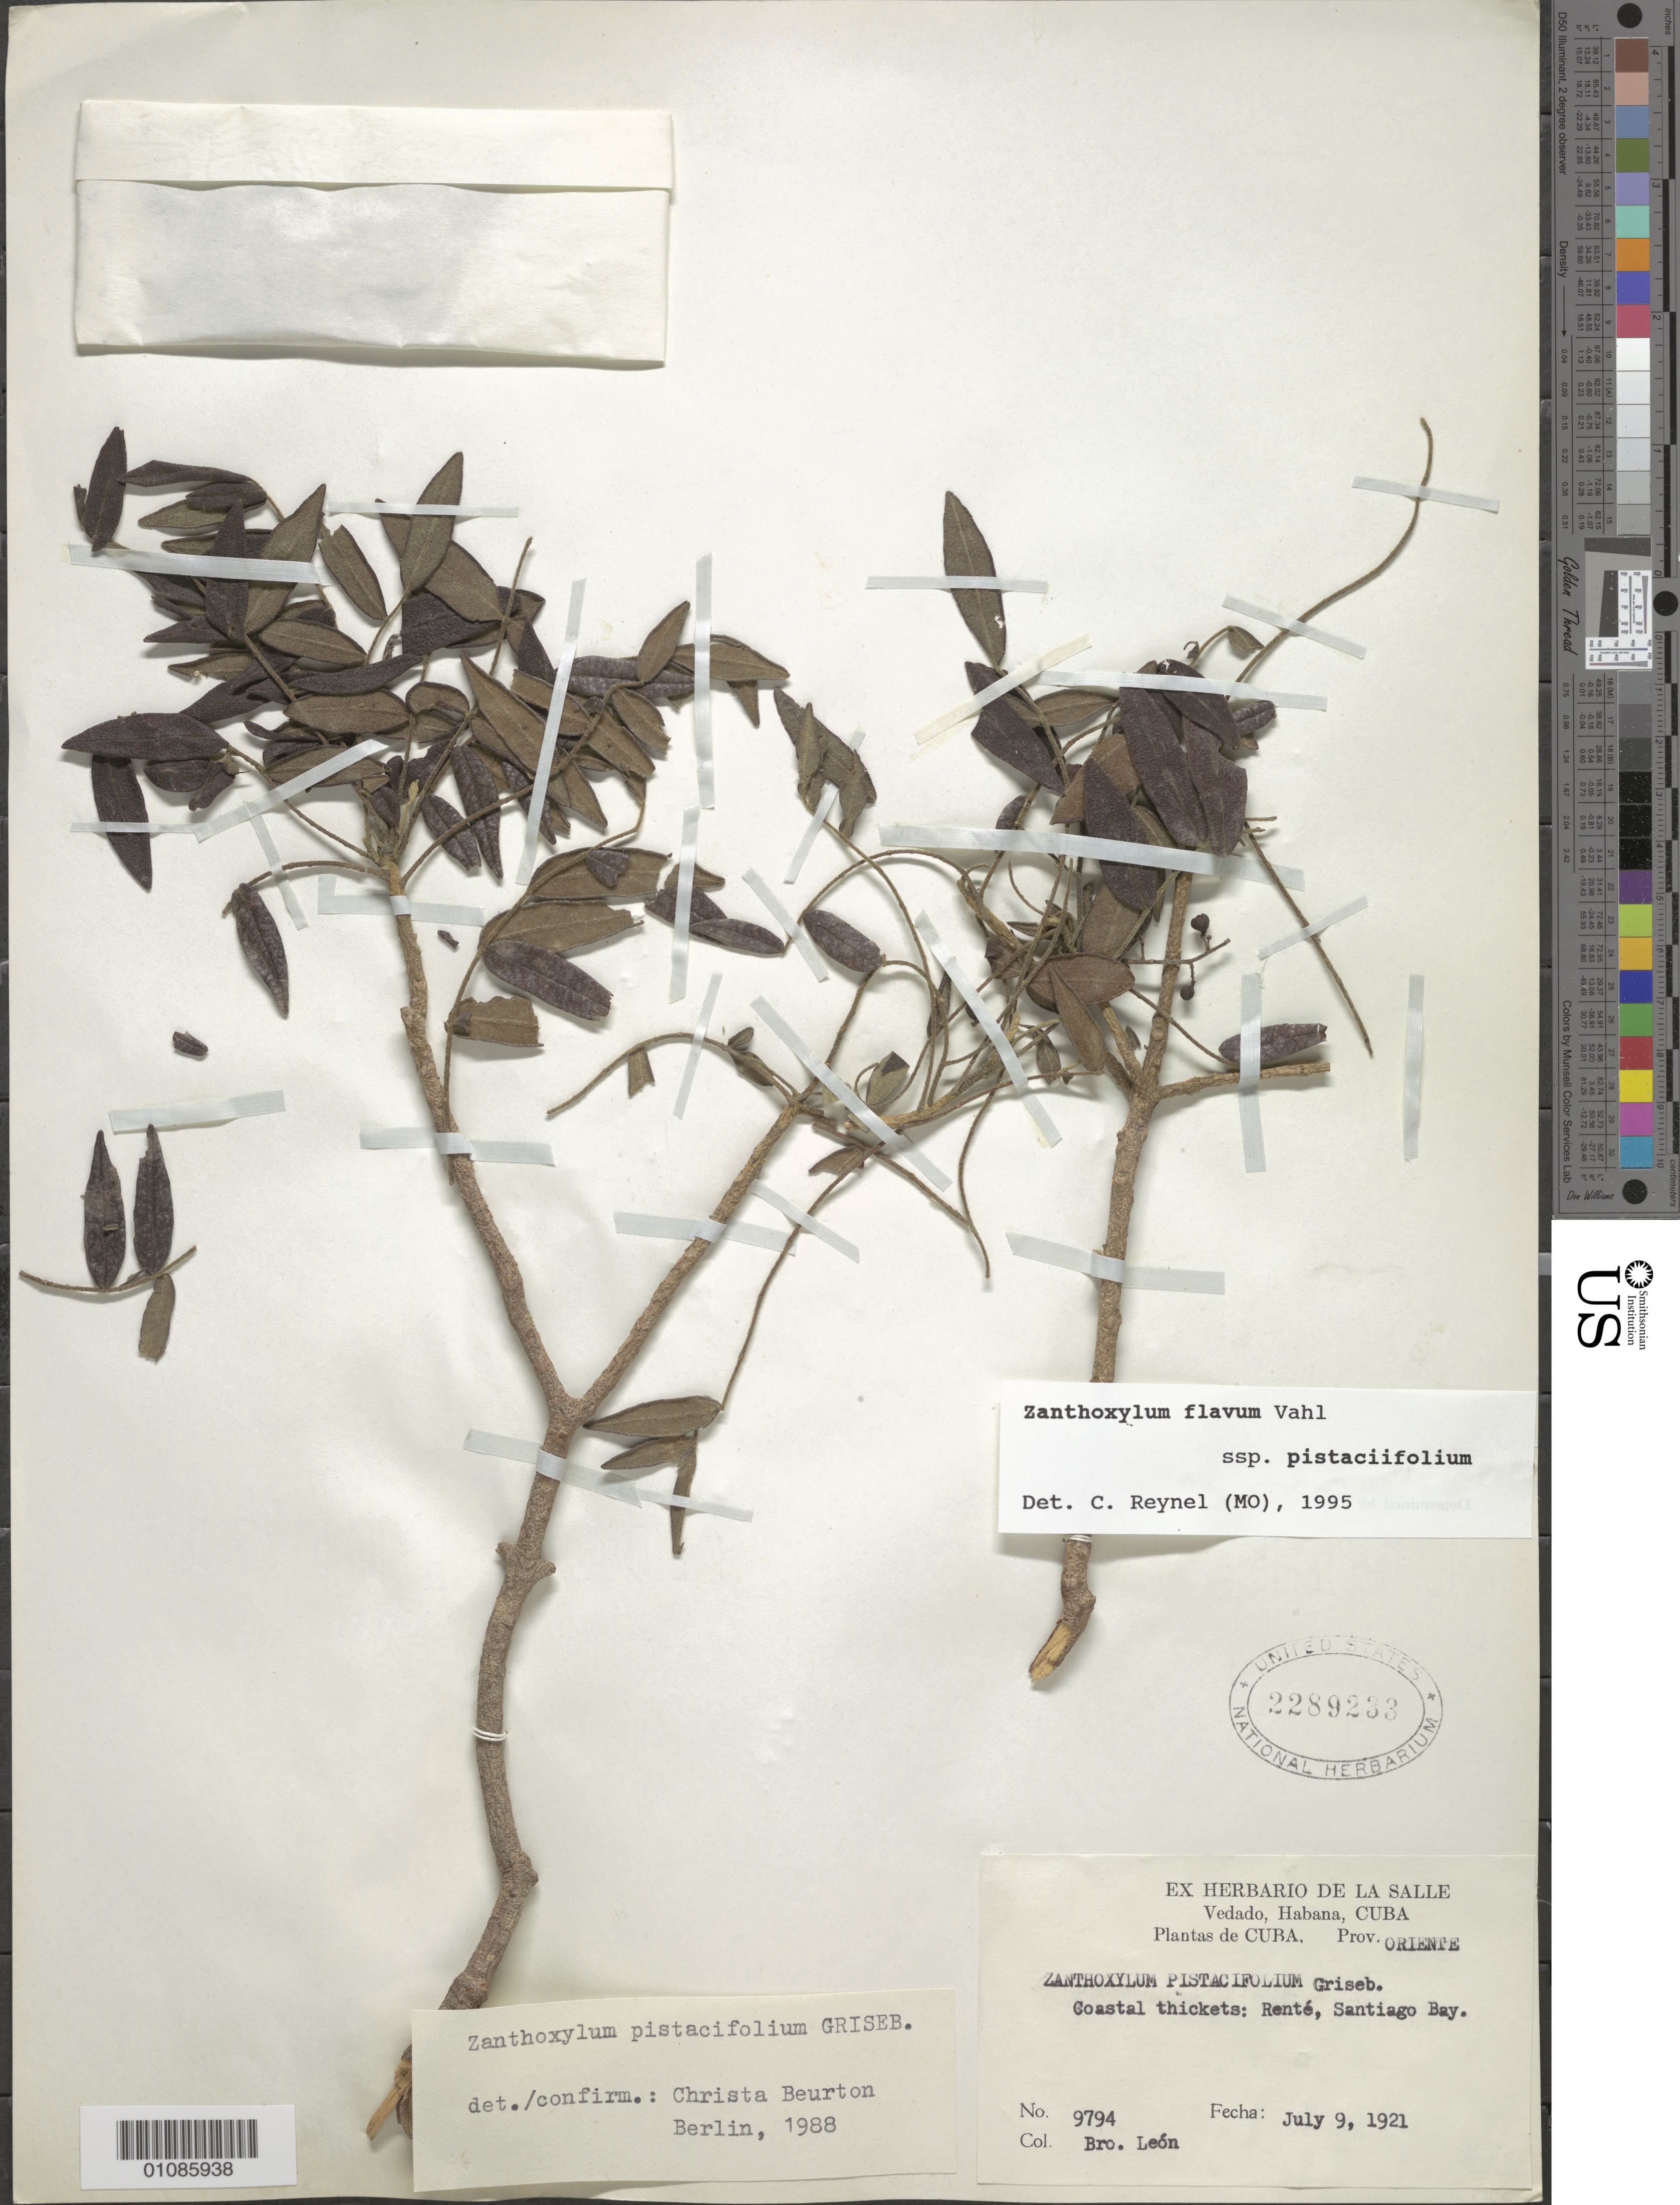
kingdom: Plantae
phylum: Tracheophyta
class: Magnoliopsida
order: Sapindales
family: Rutaceae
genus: Zanthoxylum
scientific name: Zanthoxylum pistaciifolium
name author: Griseb.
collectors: Bro. León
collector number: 9794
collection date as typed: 09 Jul 1921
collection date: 1921-07-09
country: Cuba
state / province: Santiago de Cuba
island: Cuba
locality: Coastal thickets: Rente, Santiago Bay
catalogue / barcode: US 2289233